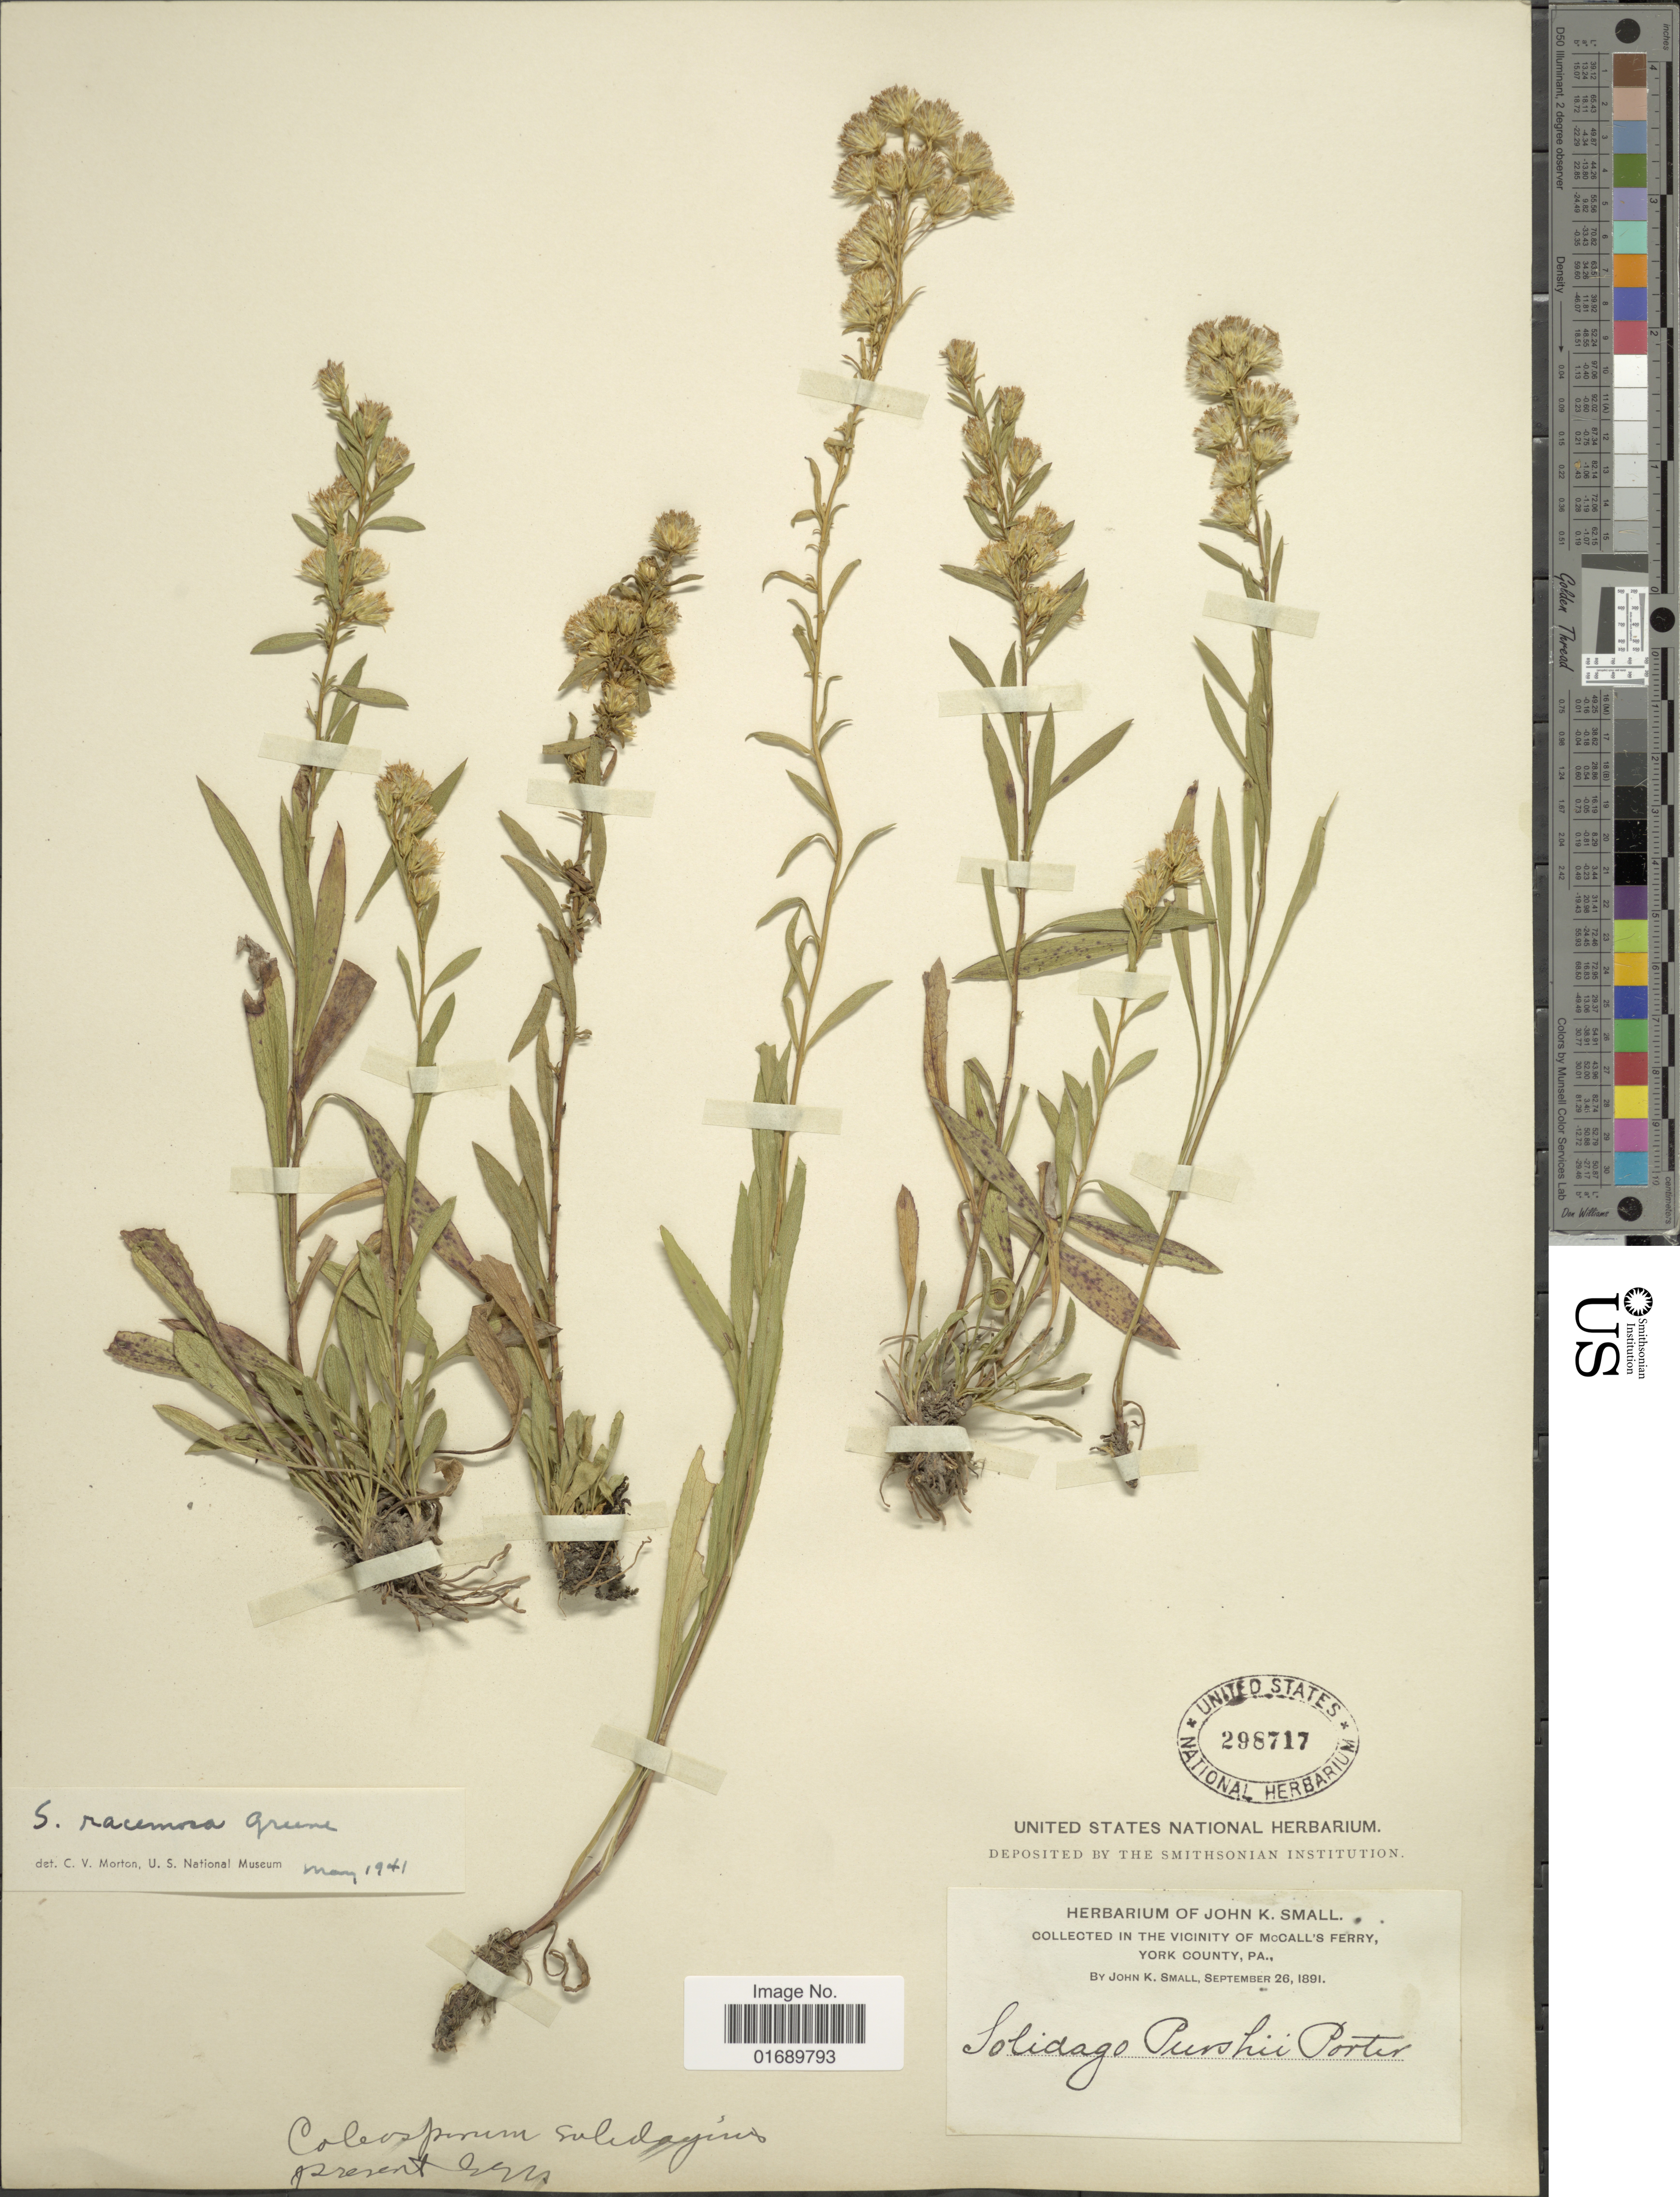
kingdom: Plantae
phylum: Tracheophyta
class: Magnoliopsida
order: Asterales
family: Asteraceae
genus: Solidago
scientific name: Solidago racemosa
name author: Greene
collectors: J. K. Small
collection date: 1891-09-26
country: United States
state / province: Pennsylvania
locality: In the vicinity of McCall's Ferry, York County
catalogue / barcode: US 298717